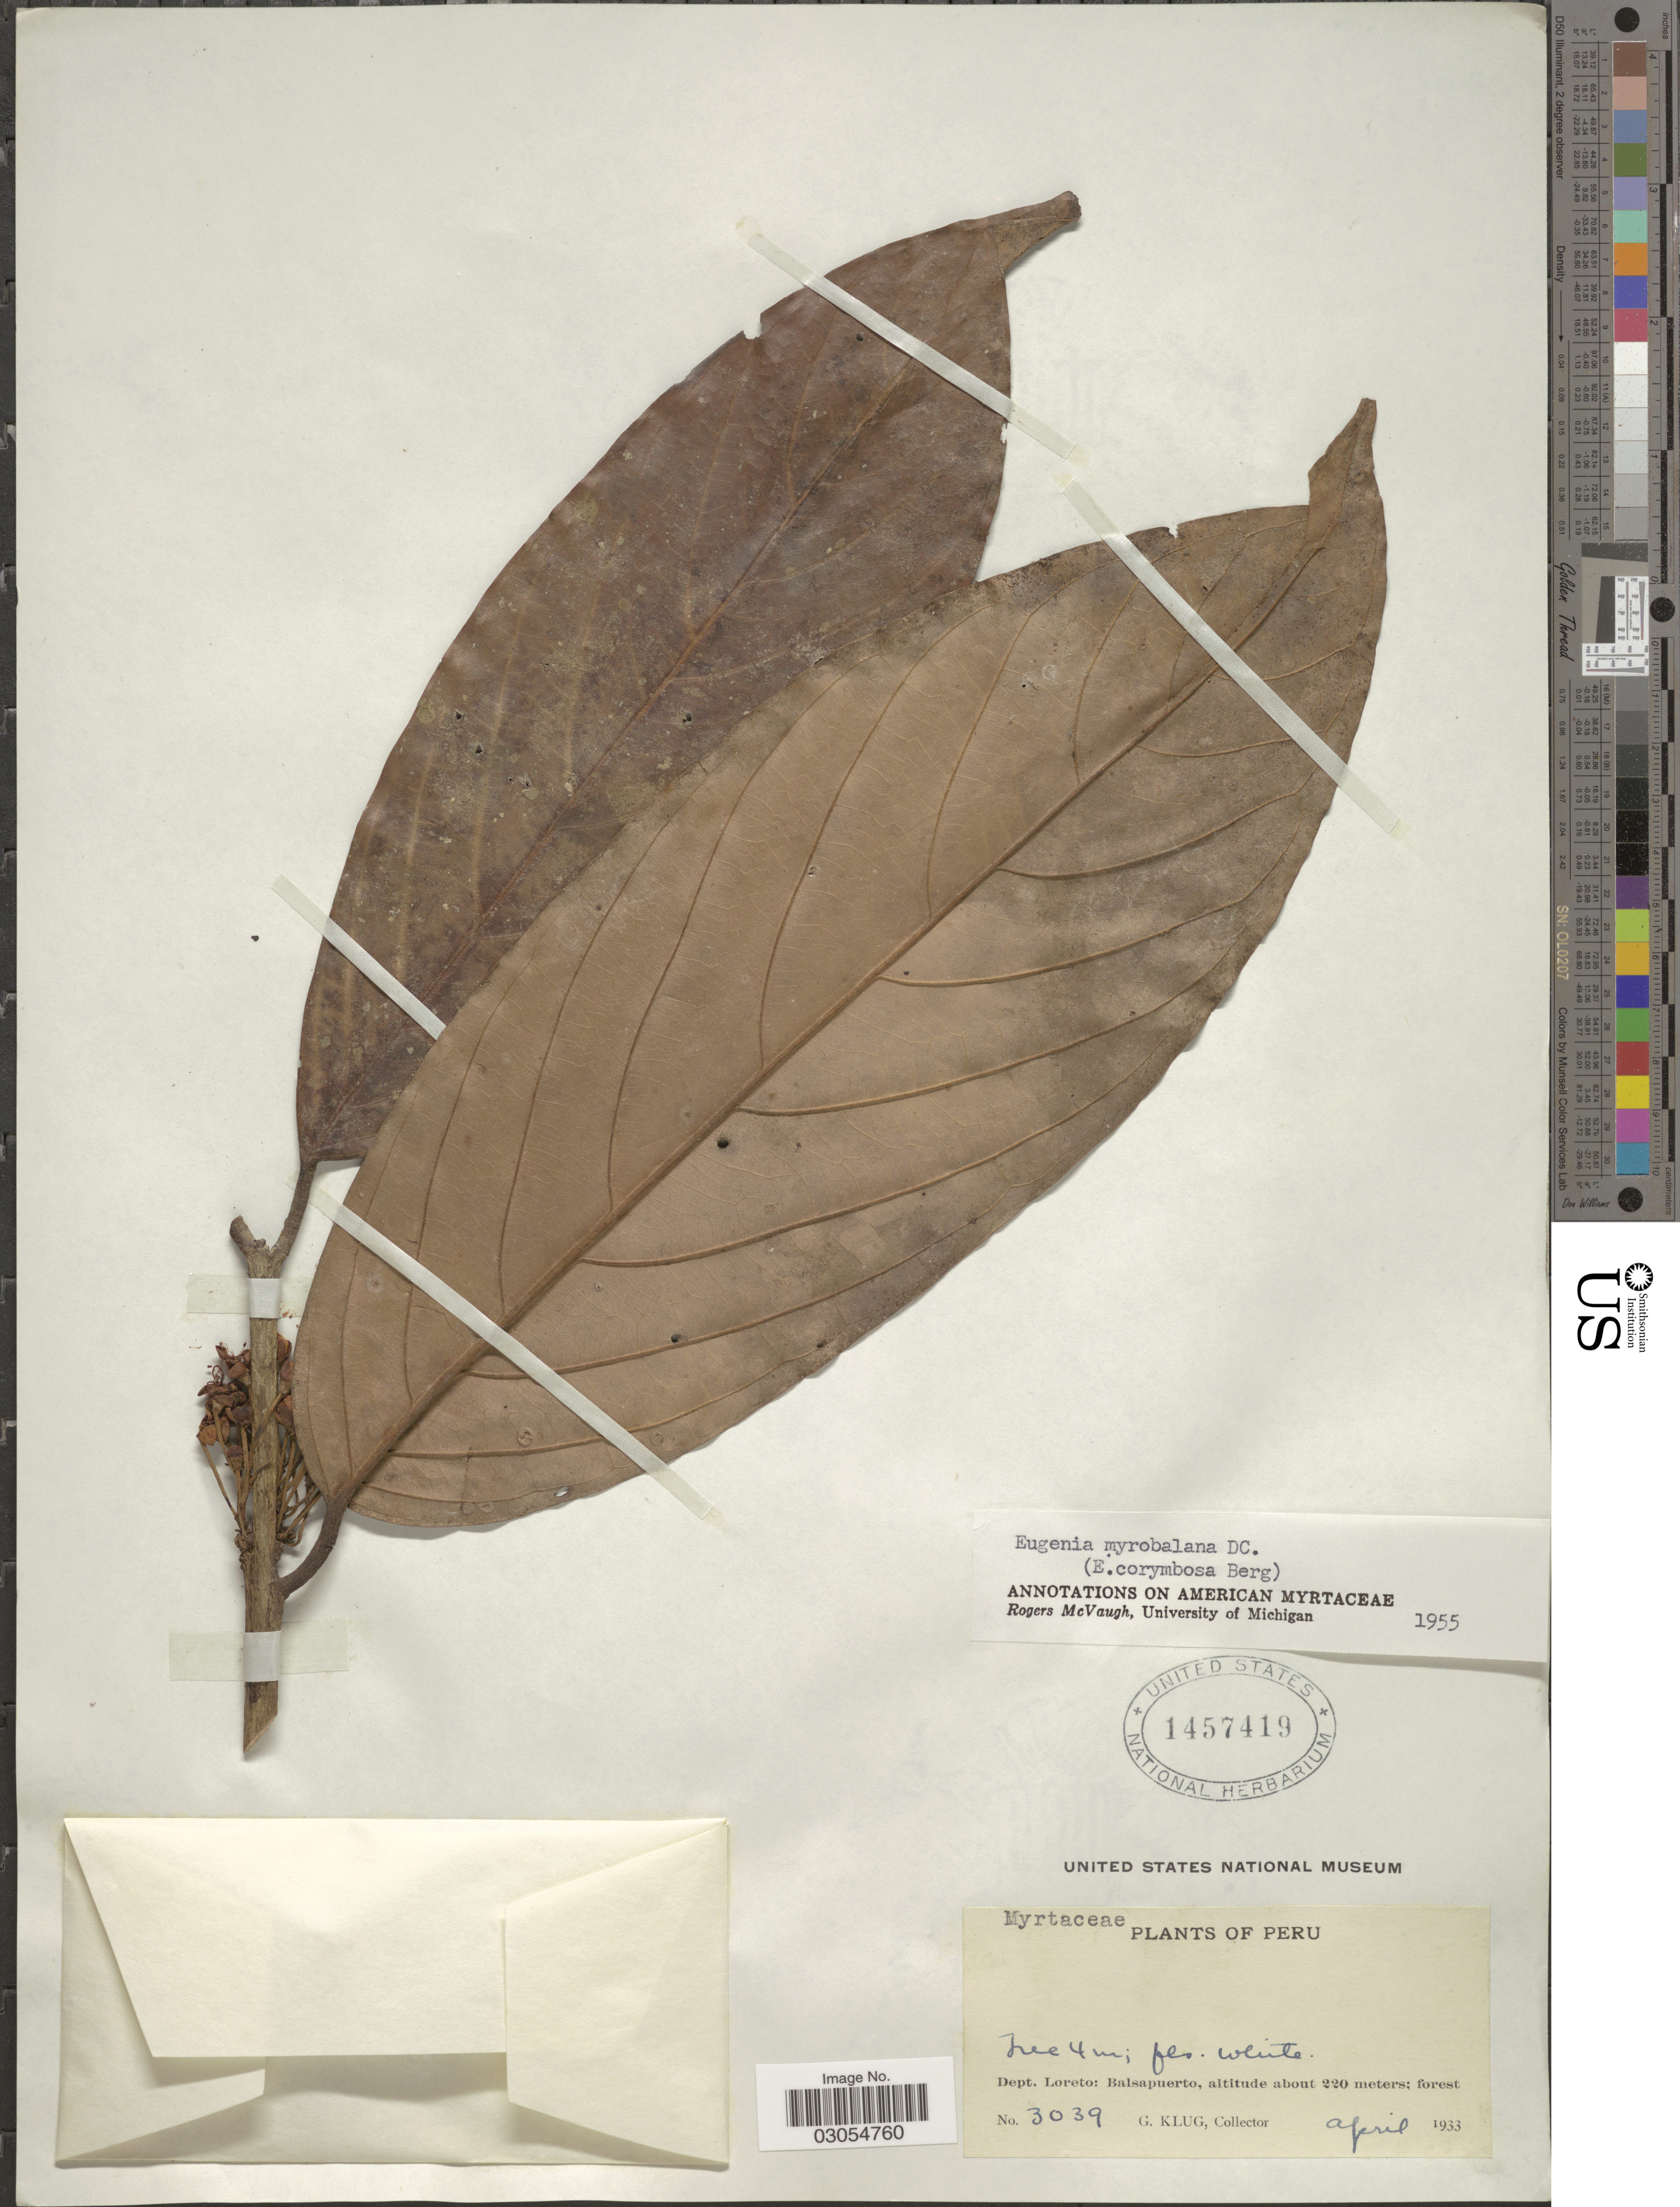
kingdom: Plantae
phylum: Tracheophyta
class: Magnoliopsida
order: Myrtales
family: Myrtaceae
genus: Eugenia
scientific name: Eugenia myrobalana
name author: DC.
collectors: G. Klug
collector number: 3039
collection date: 1933-04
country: Peru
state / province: Loreto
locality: Dept. Loreto: Balsapuerto.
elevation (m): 220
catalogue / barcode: US 1457419